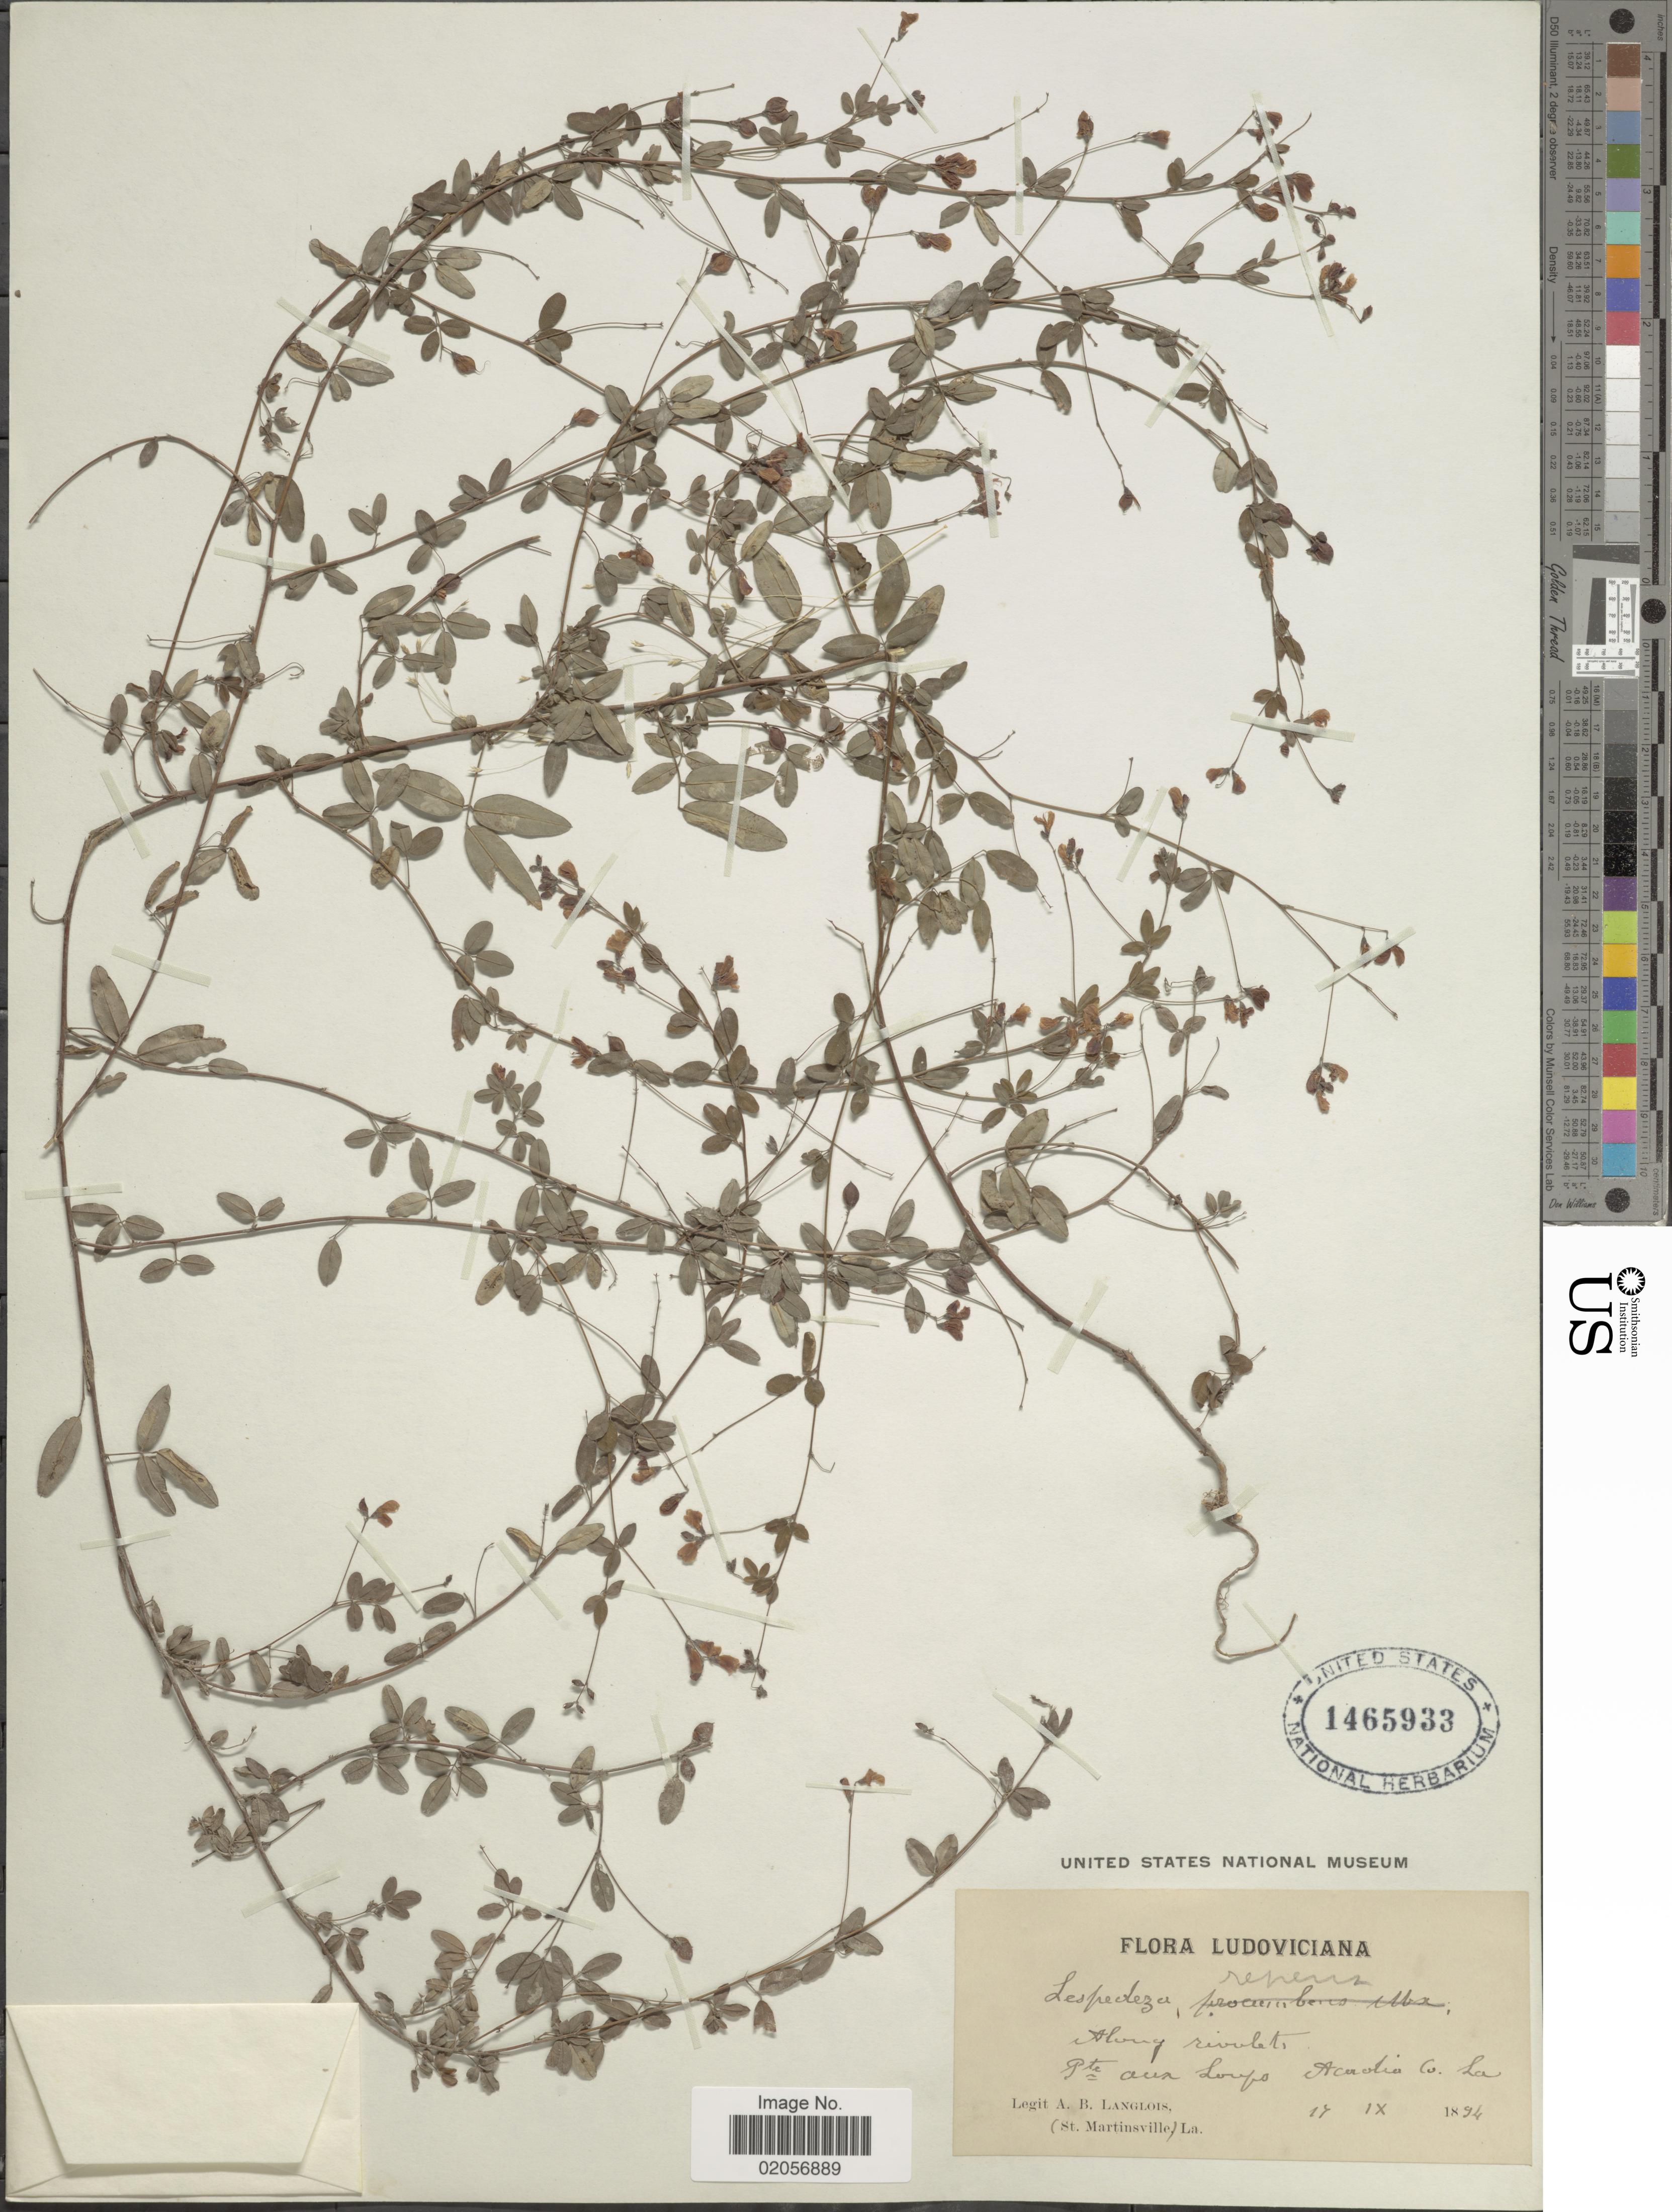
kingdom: Plantae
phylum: Tracheophyta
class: Magnoliopsida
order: Fabales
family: Fabaceae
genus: Lespedeza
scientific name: Lespedeza repens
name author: (L.) W.P.C. Barton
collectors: A. Langlois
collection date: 1894-09-17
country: United States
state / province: Louisiana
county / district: Acadia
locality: Along riverlet, Pte. (Pointe) aux Loups Acardia Co. La.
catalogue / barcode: US 1465933